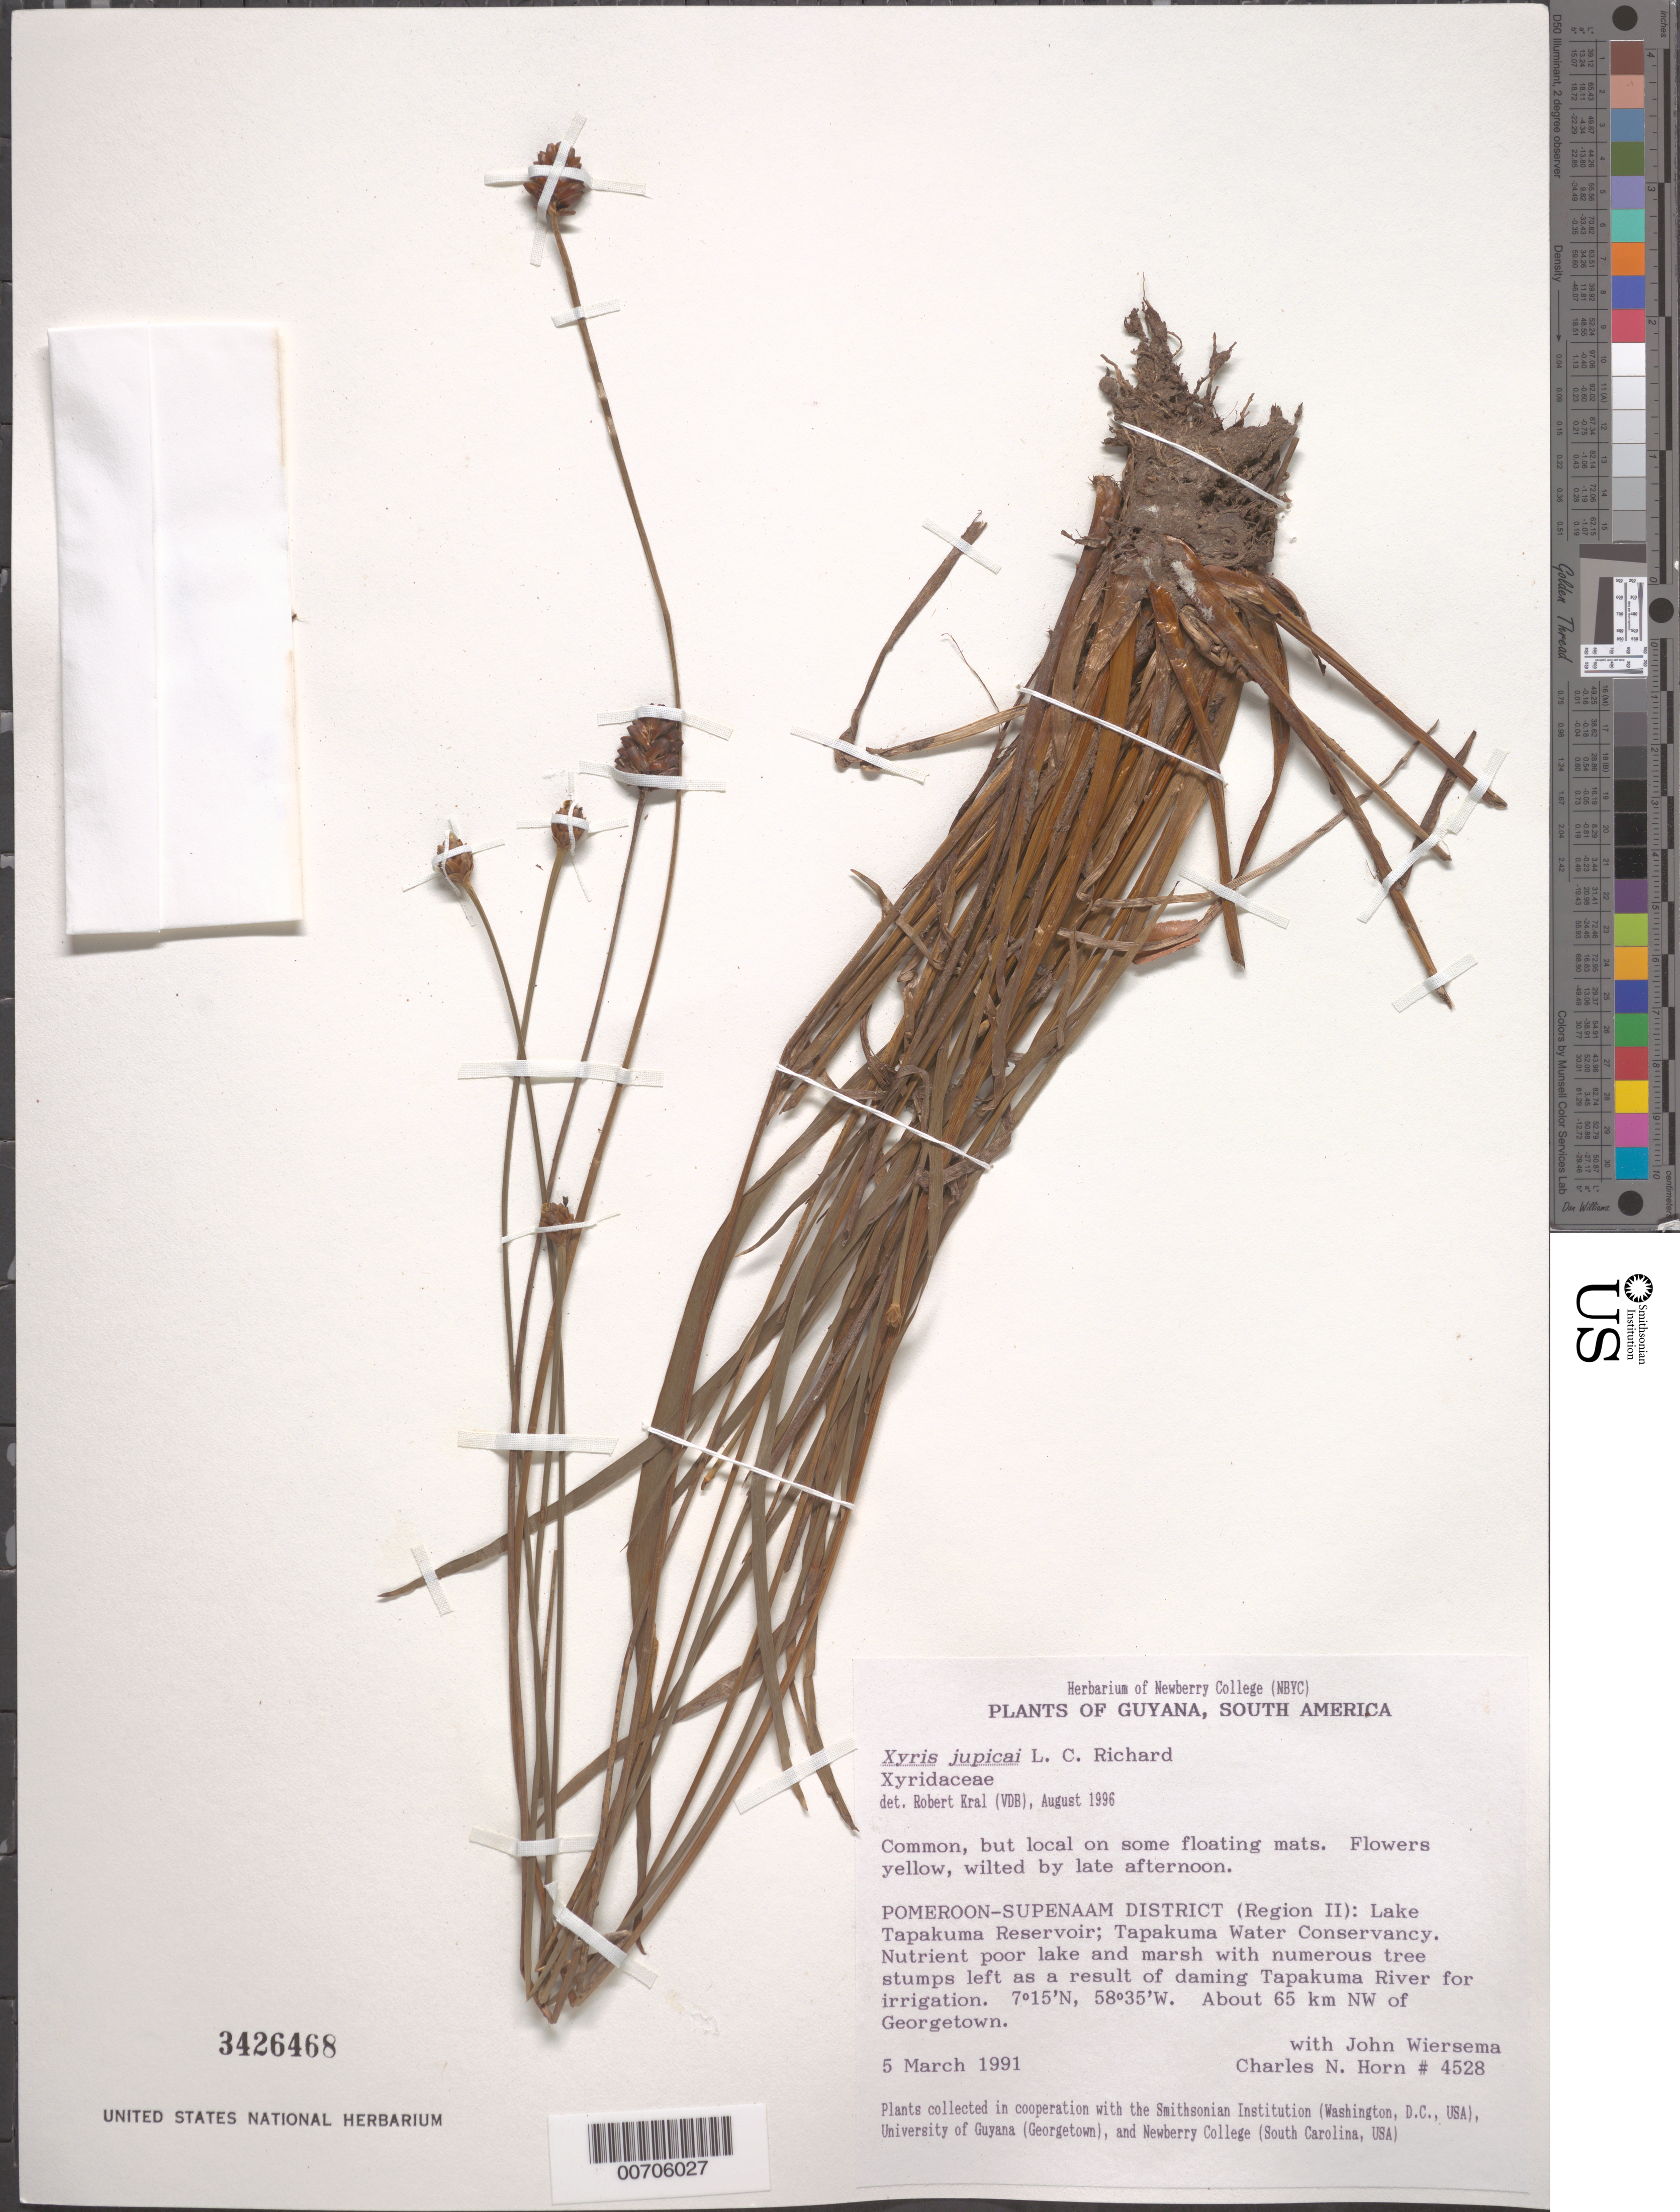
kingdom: Plantae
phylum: Tracheophyta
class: Liliopsida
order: Poales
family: Xyridaceae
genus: Xyris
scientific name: Xyris jupicai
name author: Rich.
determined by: Kral, Robert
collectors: C. N. Horn, J. H. Wiersema, T. McDowell & M. Gopaul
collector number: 4528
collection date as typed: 5-Mar-91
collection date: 1991-03-05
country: Guyana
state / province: Pomeroon-Supenaam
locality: Lake Tapakuma Reservoir, Tapakuma Water Conservancy, about 65 km NW of Georgetown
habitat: Nutrient poor lake and marsh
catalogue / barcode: US 3426468